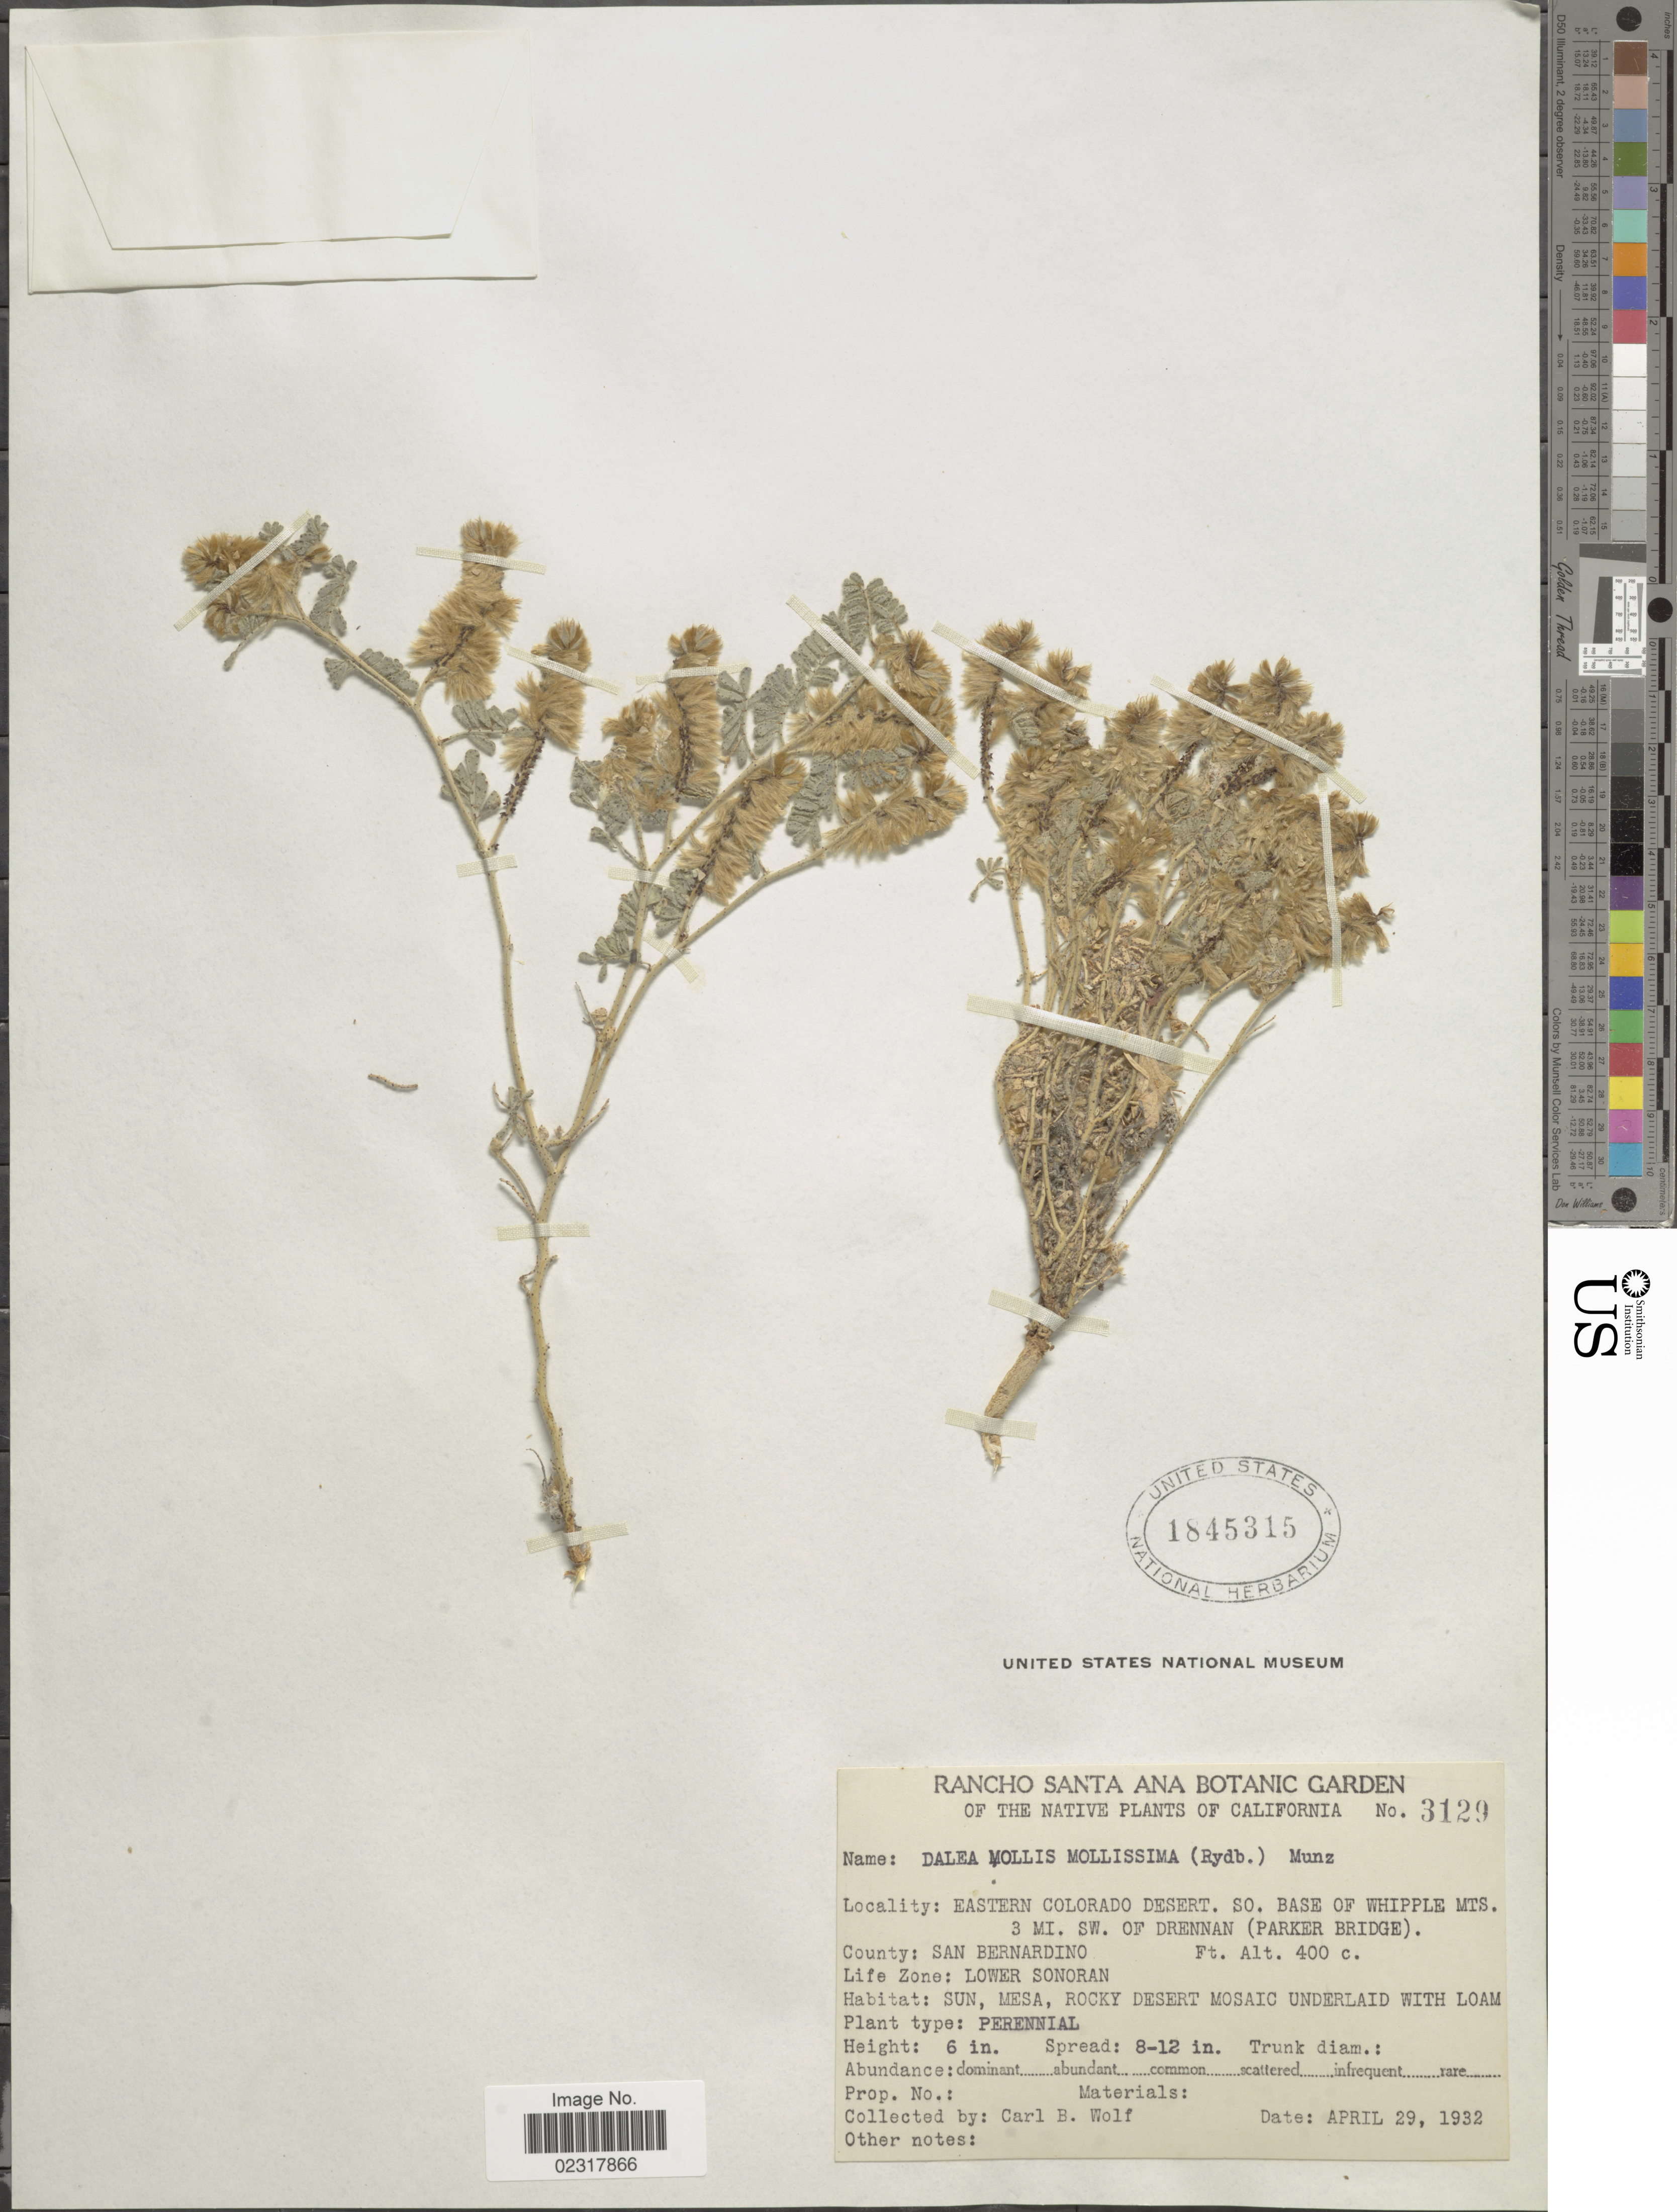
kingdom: Plantae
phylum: Tracheophyta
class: Magnoliopsida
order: Fabales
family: Fabaceae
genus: Dalea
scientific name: Dalea mollissima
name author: (Rydb.) Munz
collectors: C. B. Wolf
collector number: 3129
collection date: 1932-04-29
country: United States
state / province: California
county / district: San Bernardino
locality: Eastern Colorado Desert. SO. Base of Whipple Mts. 3 mi. SW. of Drennan (Parker Bridge). County: San Bernardino. Lower Sonoran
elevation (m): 122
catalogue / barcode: US 1845315